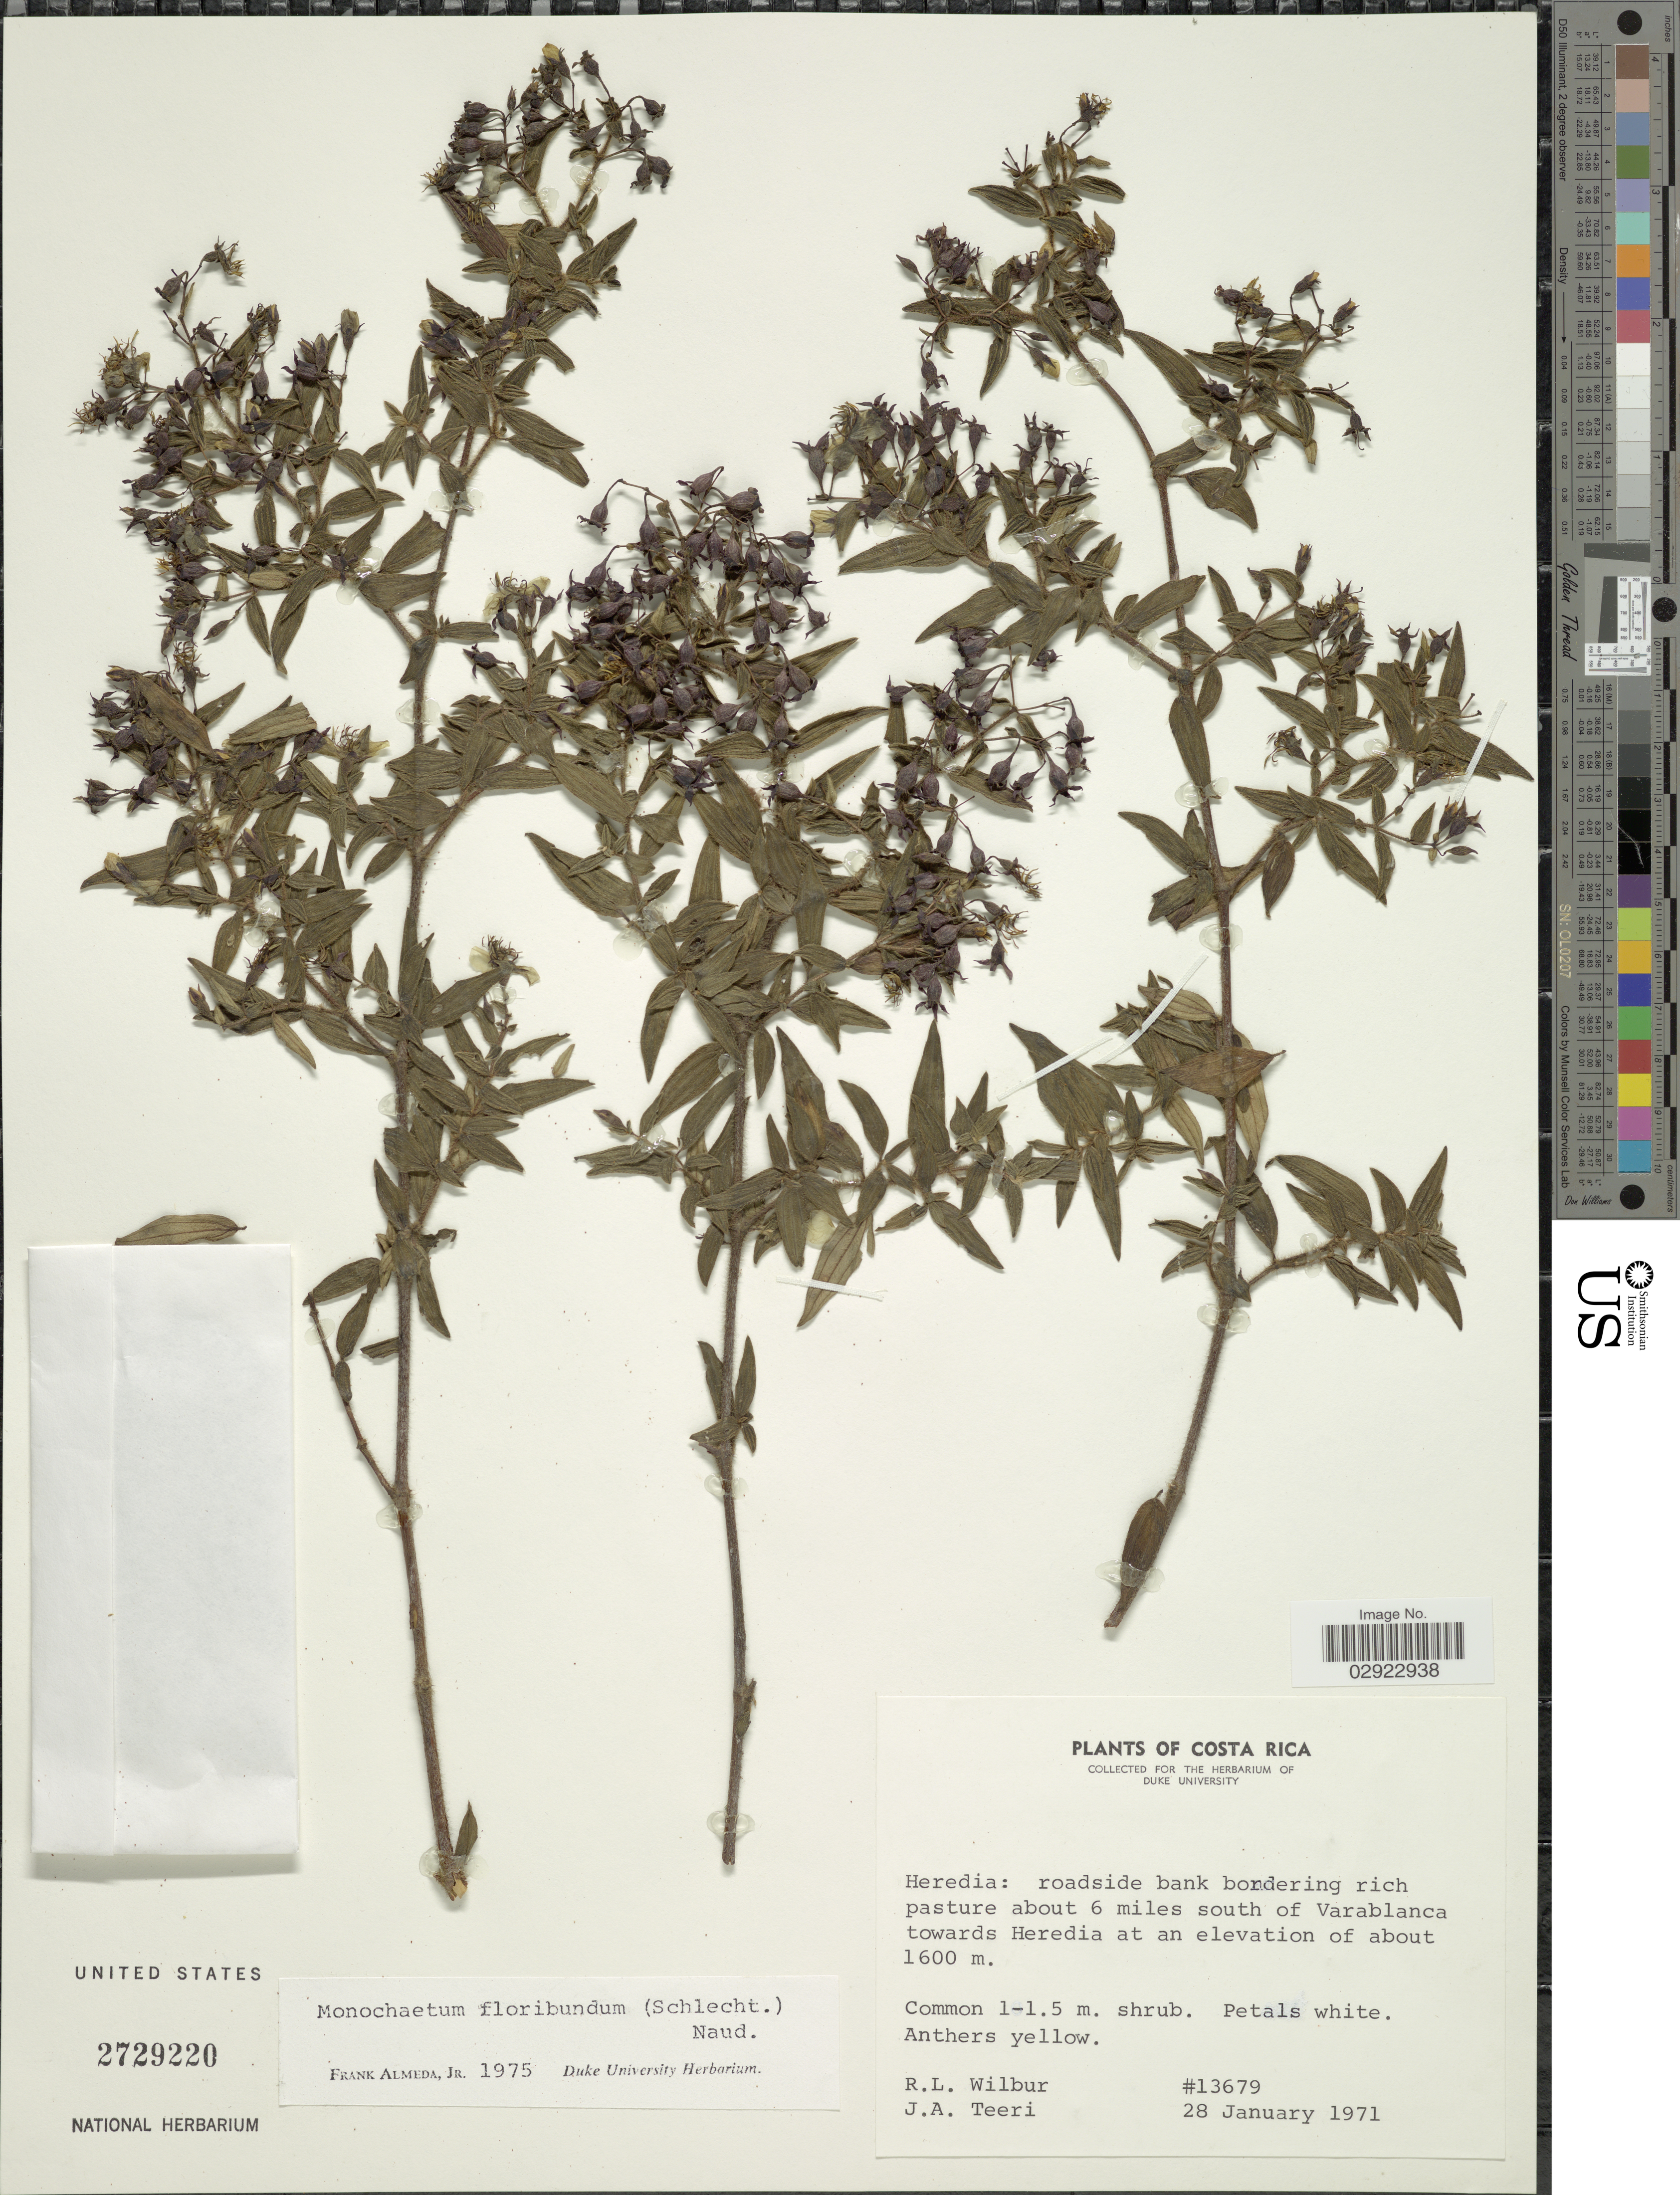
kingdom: Plantae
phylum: Tracheophyta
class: Magnoliopsida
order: Myrtales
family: Melastomataceae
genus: Monochaetum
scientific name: Monochaetum floribundum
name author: (Schltdl.) Naudin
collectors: R. L. Wilbur & J. Teeri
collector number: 13679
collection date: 1971-01-28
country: Costa Rica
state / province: Heredia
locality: Heredia: roadside bank bordering rich pasture about 6 miles south of Varablanca towards Heredia.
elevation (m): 1600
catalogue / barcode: US 2729220